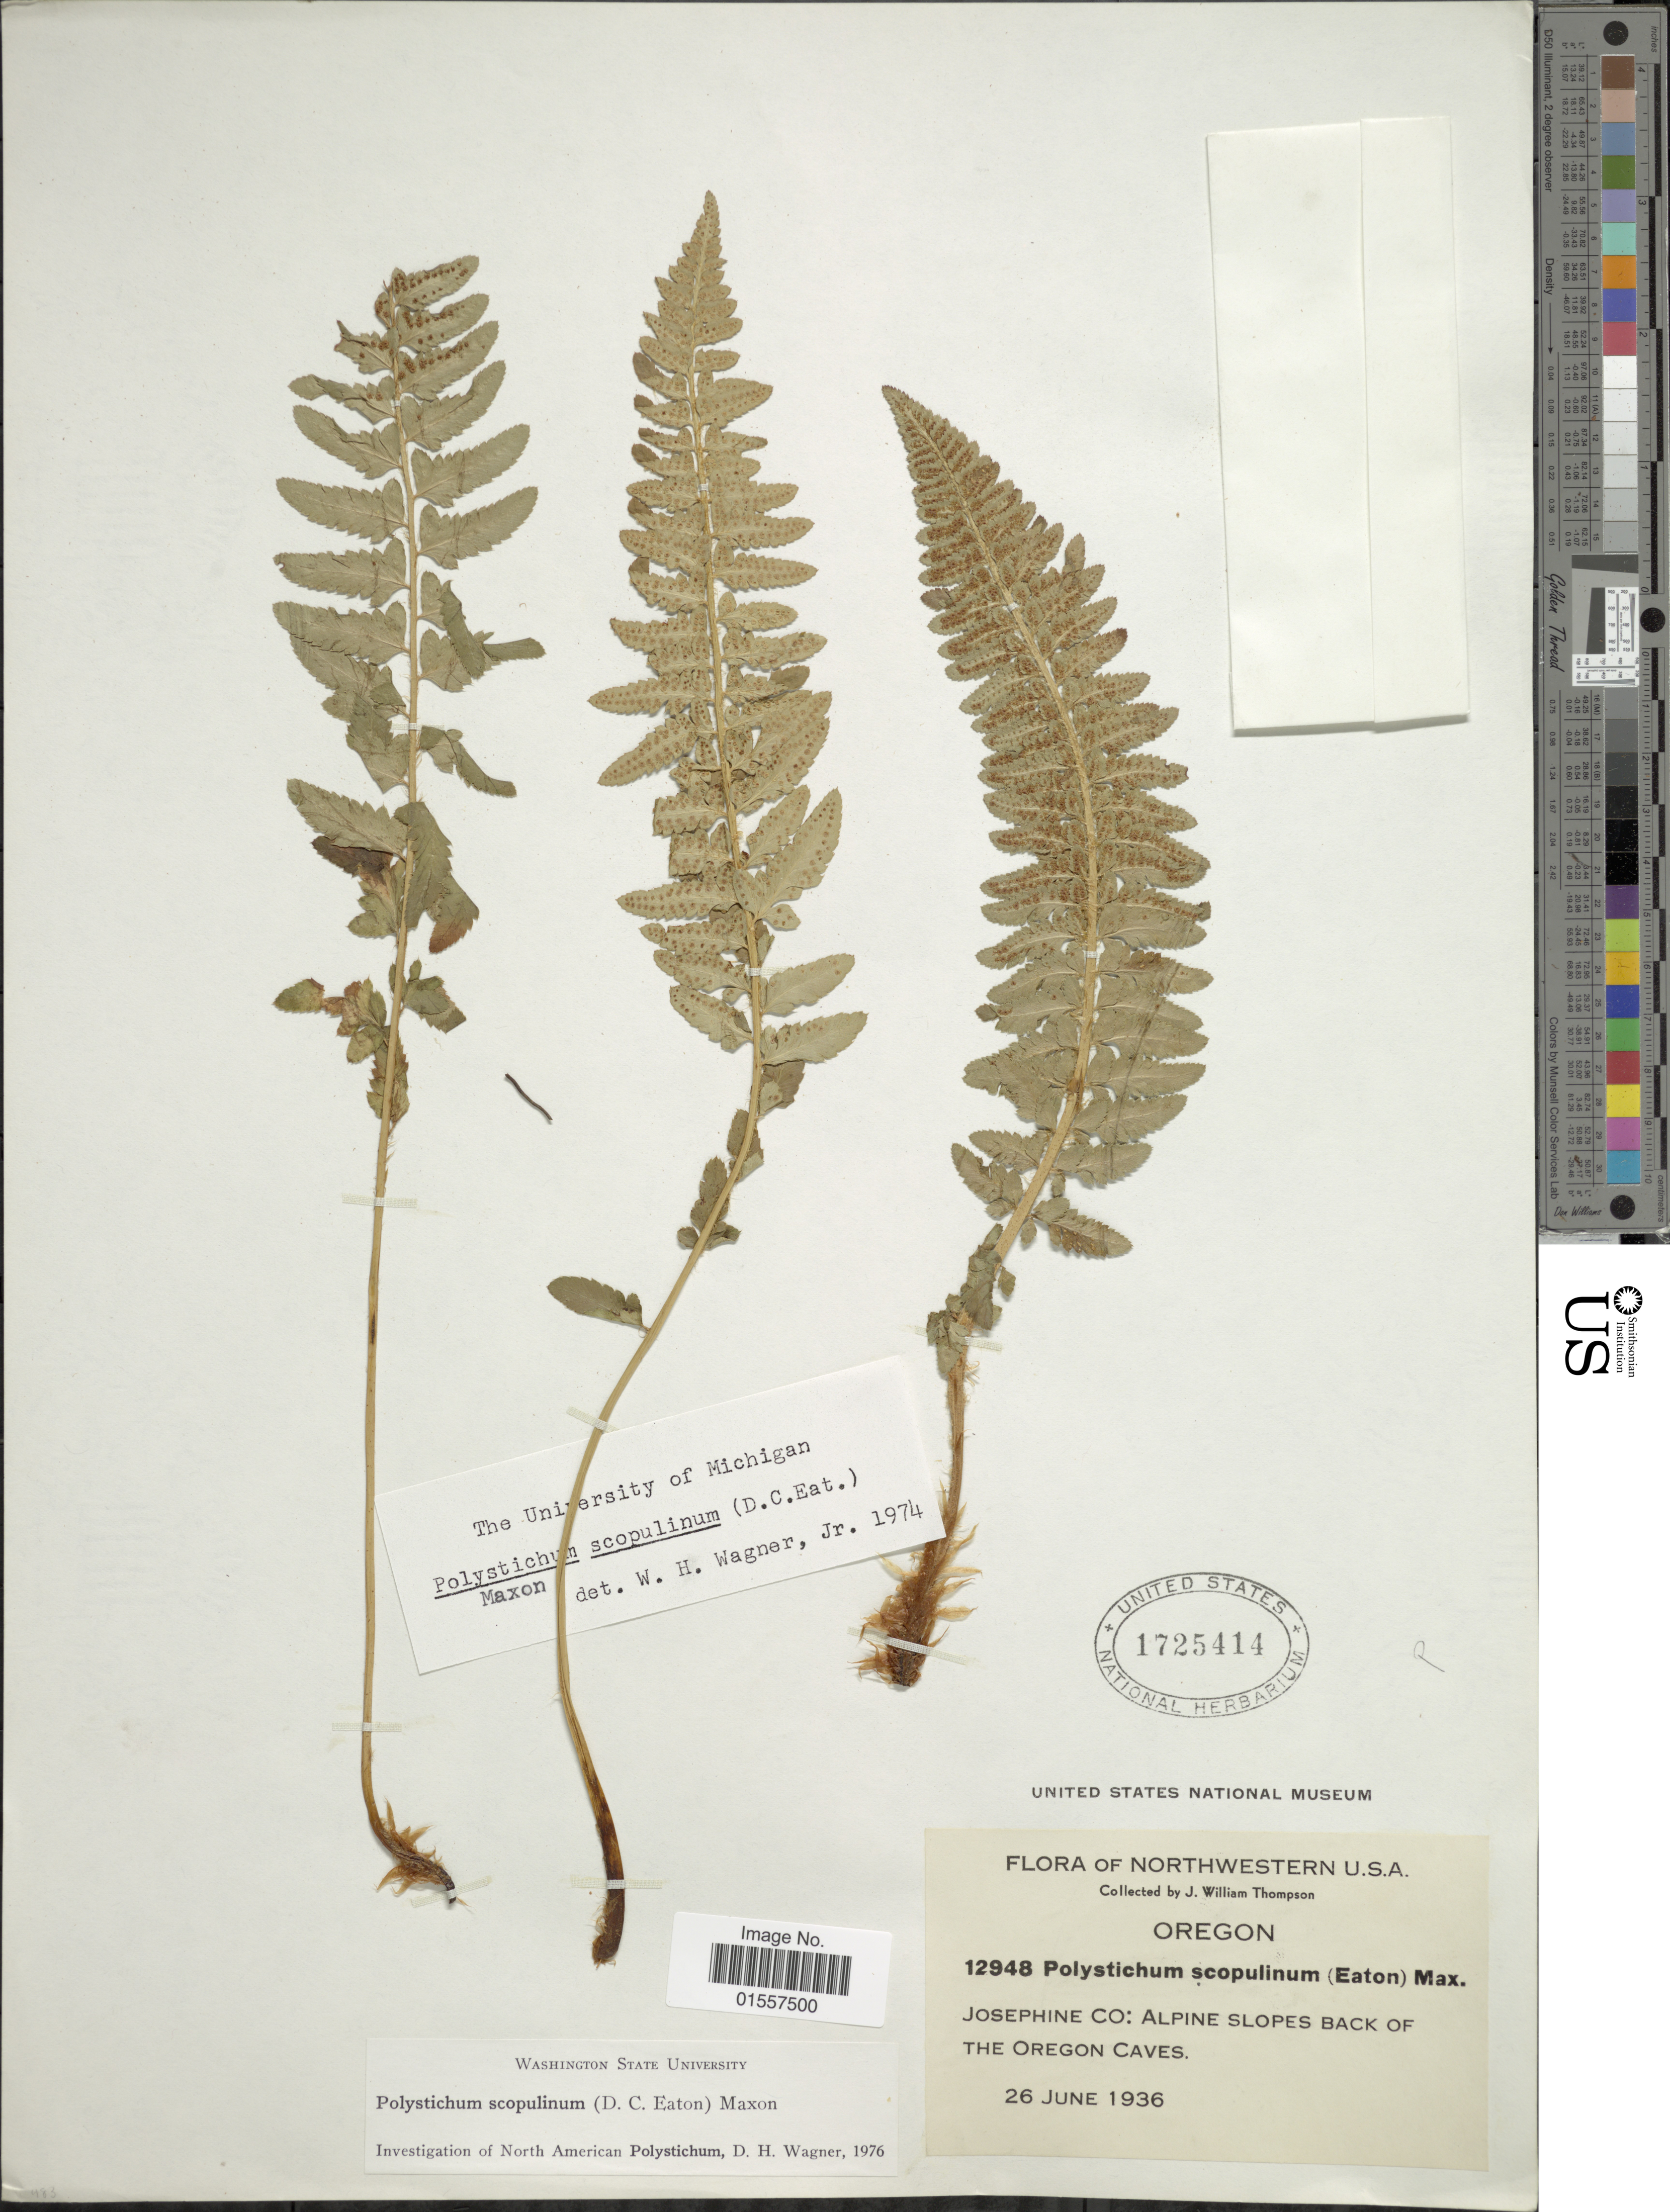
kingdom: Plantae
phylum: Tracheophyta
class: Polypodiopsida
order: Polypodiales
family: Dryopteridaceae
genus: Polystichum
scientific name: Polystichum scopulinum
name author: (D.C. Eaton) Maxon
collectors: J. W. Thompson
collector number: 12948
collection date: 1936-06-26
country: United States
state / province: Oregon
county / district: Josephine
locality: Northwestern U. S. A, Oregon, Josephine Co: Alpine Slopes Back of The Oregon Caves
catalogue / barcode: US 1725414